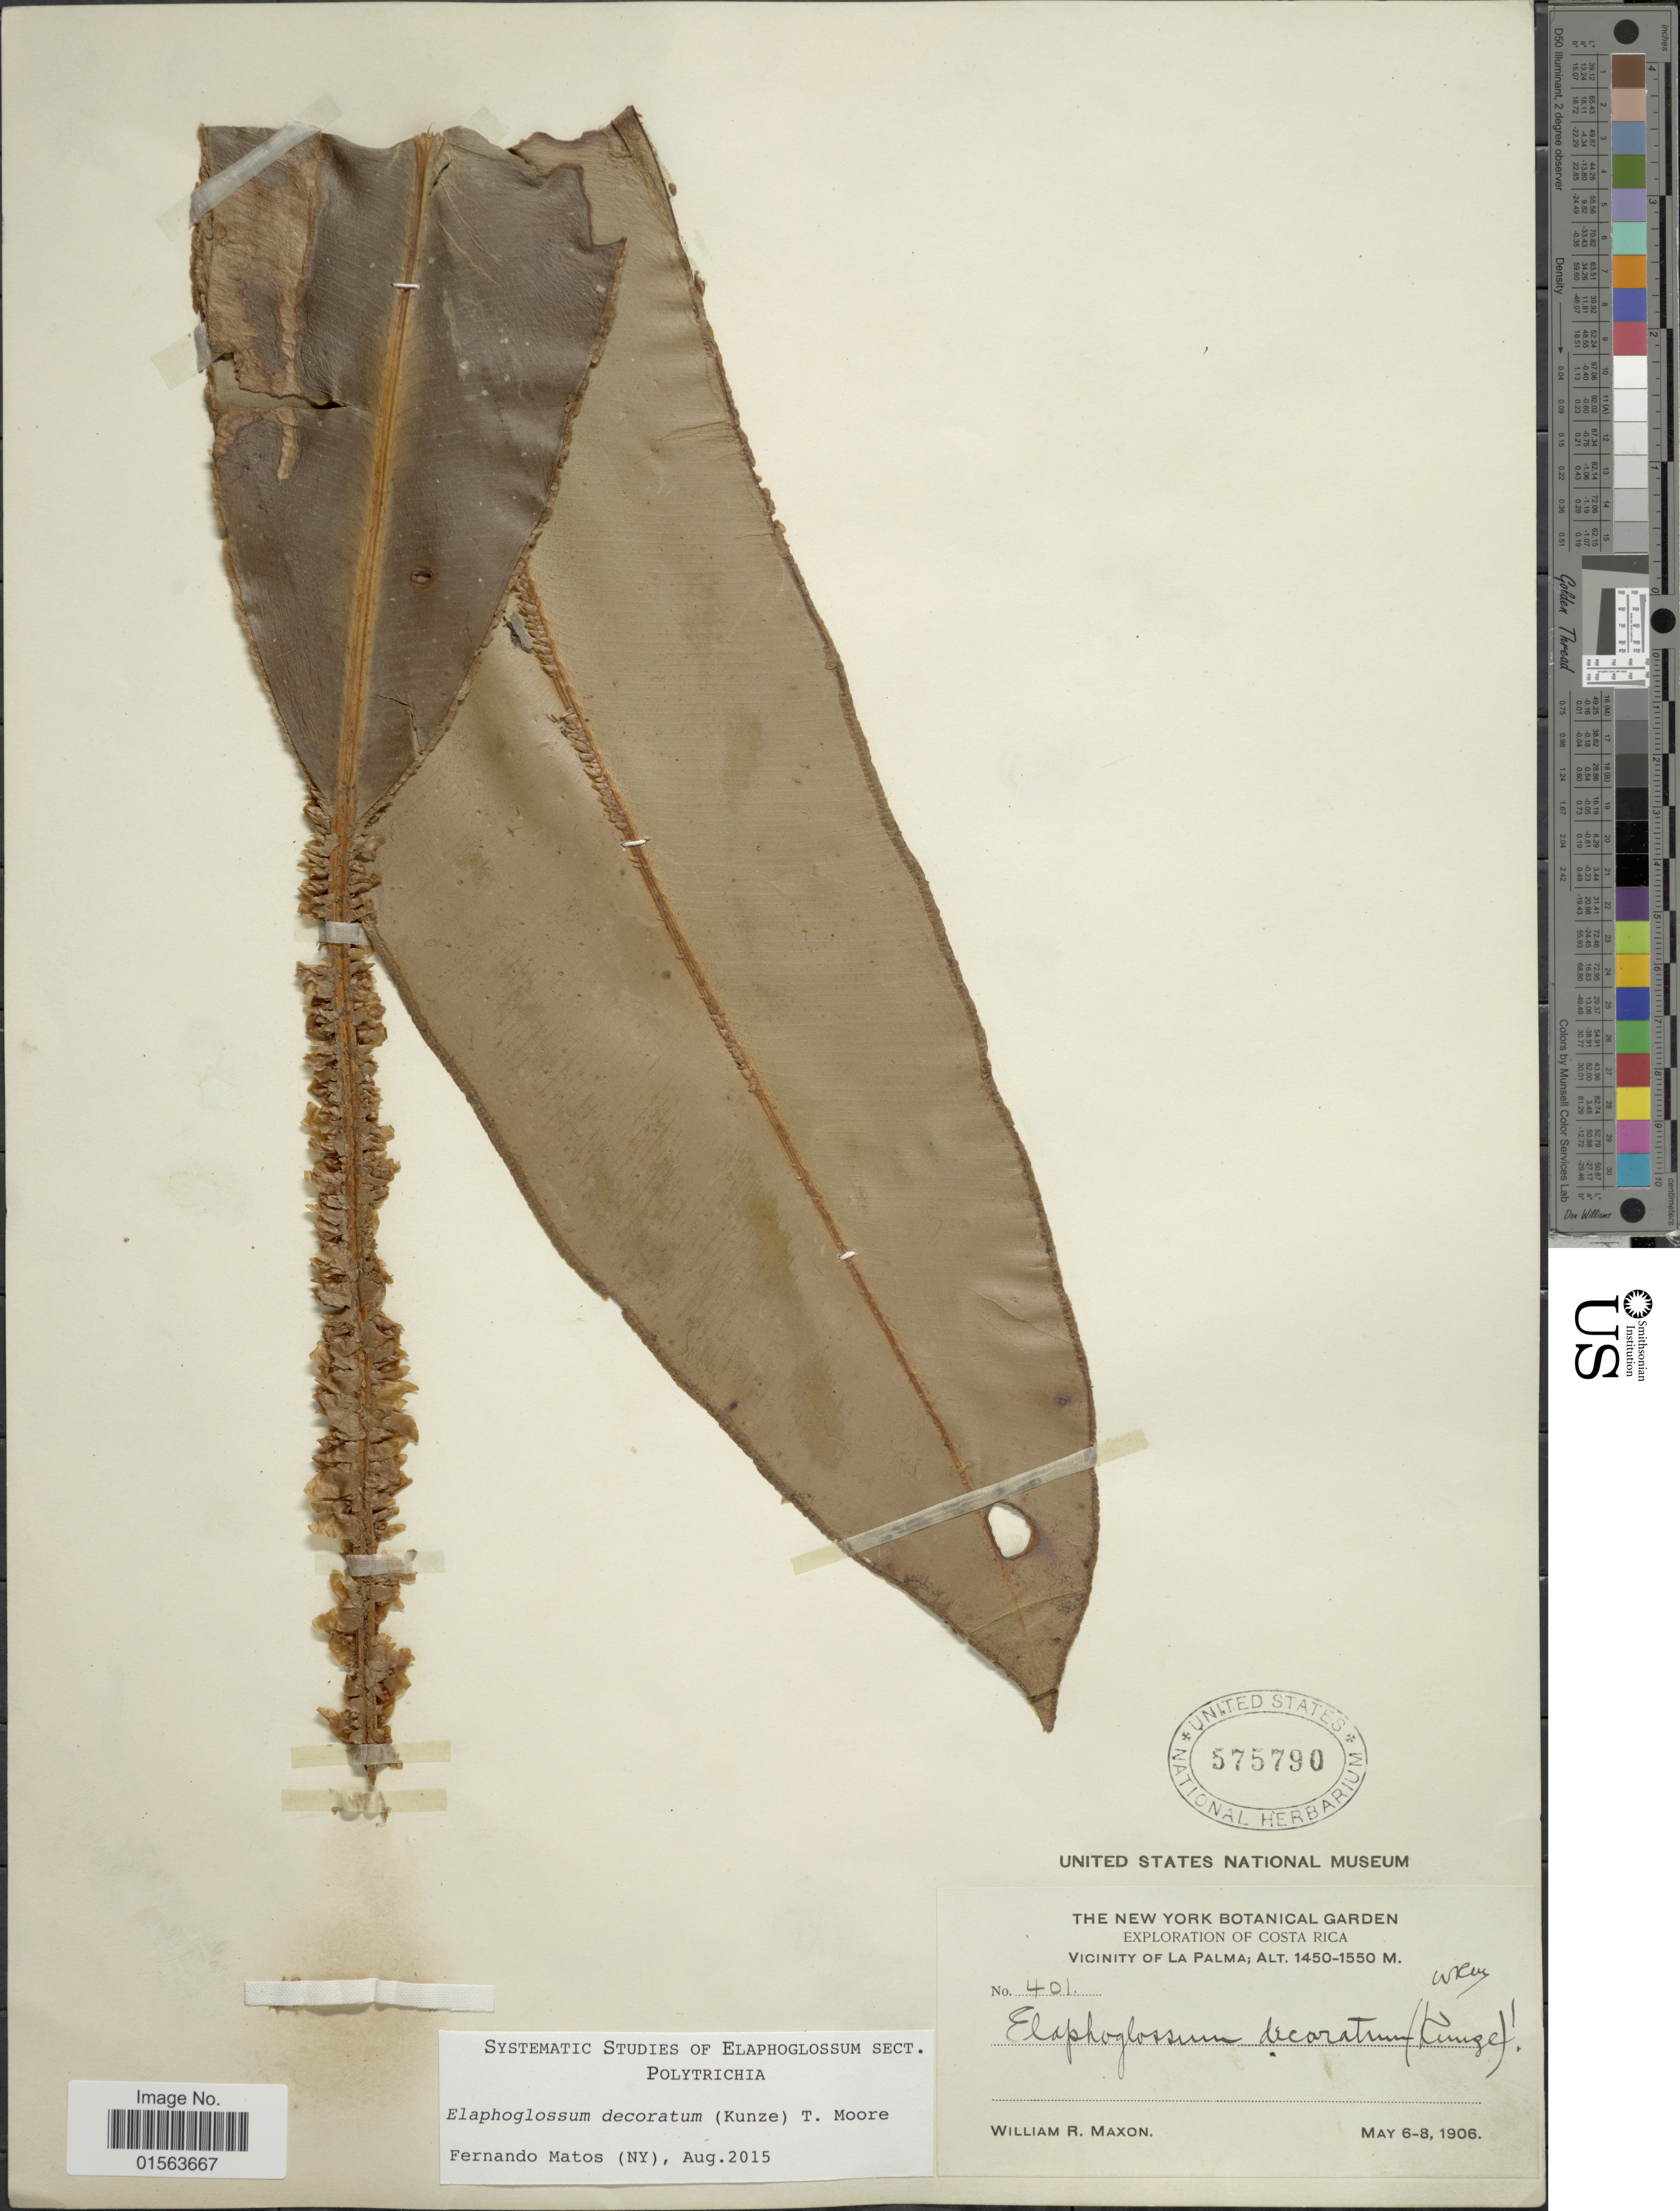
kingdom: Plantae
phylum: Tracheophyta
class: Polypodiopsida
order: Polypodiales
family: Dryopteridaceae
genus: Elaphoglossum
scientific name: Elaphoglossum decoratum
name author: (Kunze) T. Moore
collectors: W. R. Maxon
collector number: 401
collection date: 1906-05-06/1906-05-08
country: Costa Rica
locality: Vicinity of La Palma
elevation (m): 1450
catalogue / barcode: US 575790